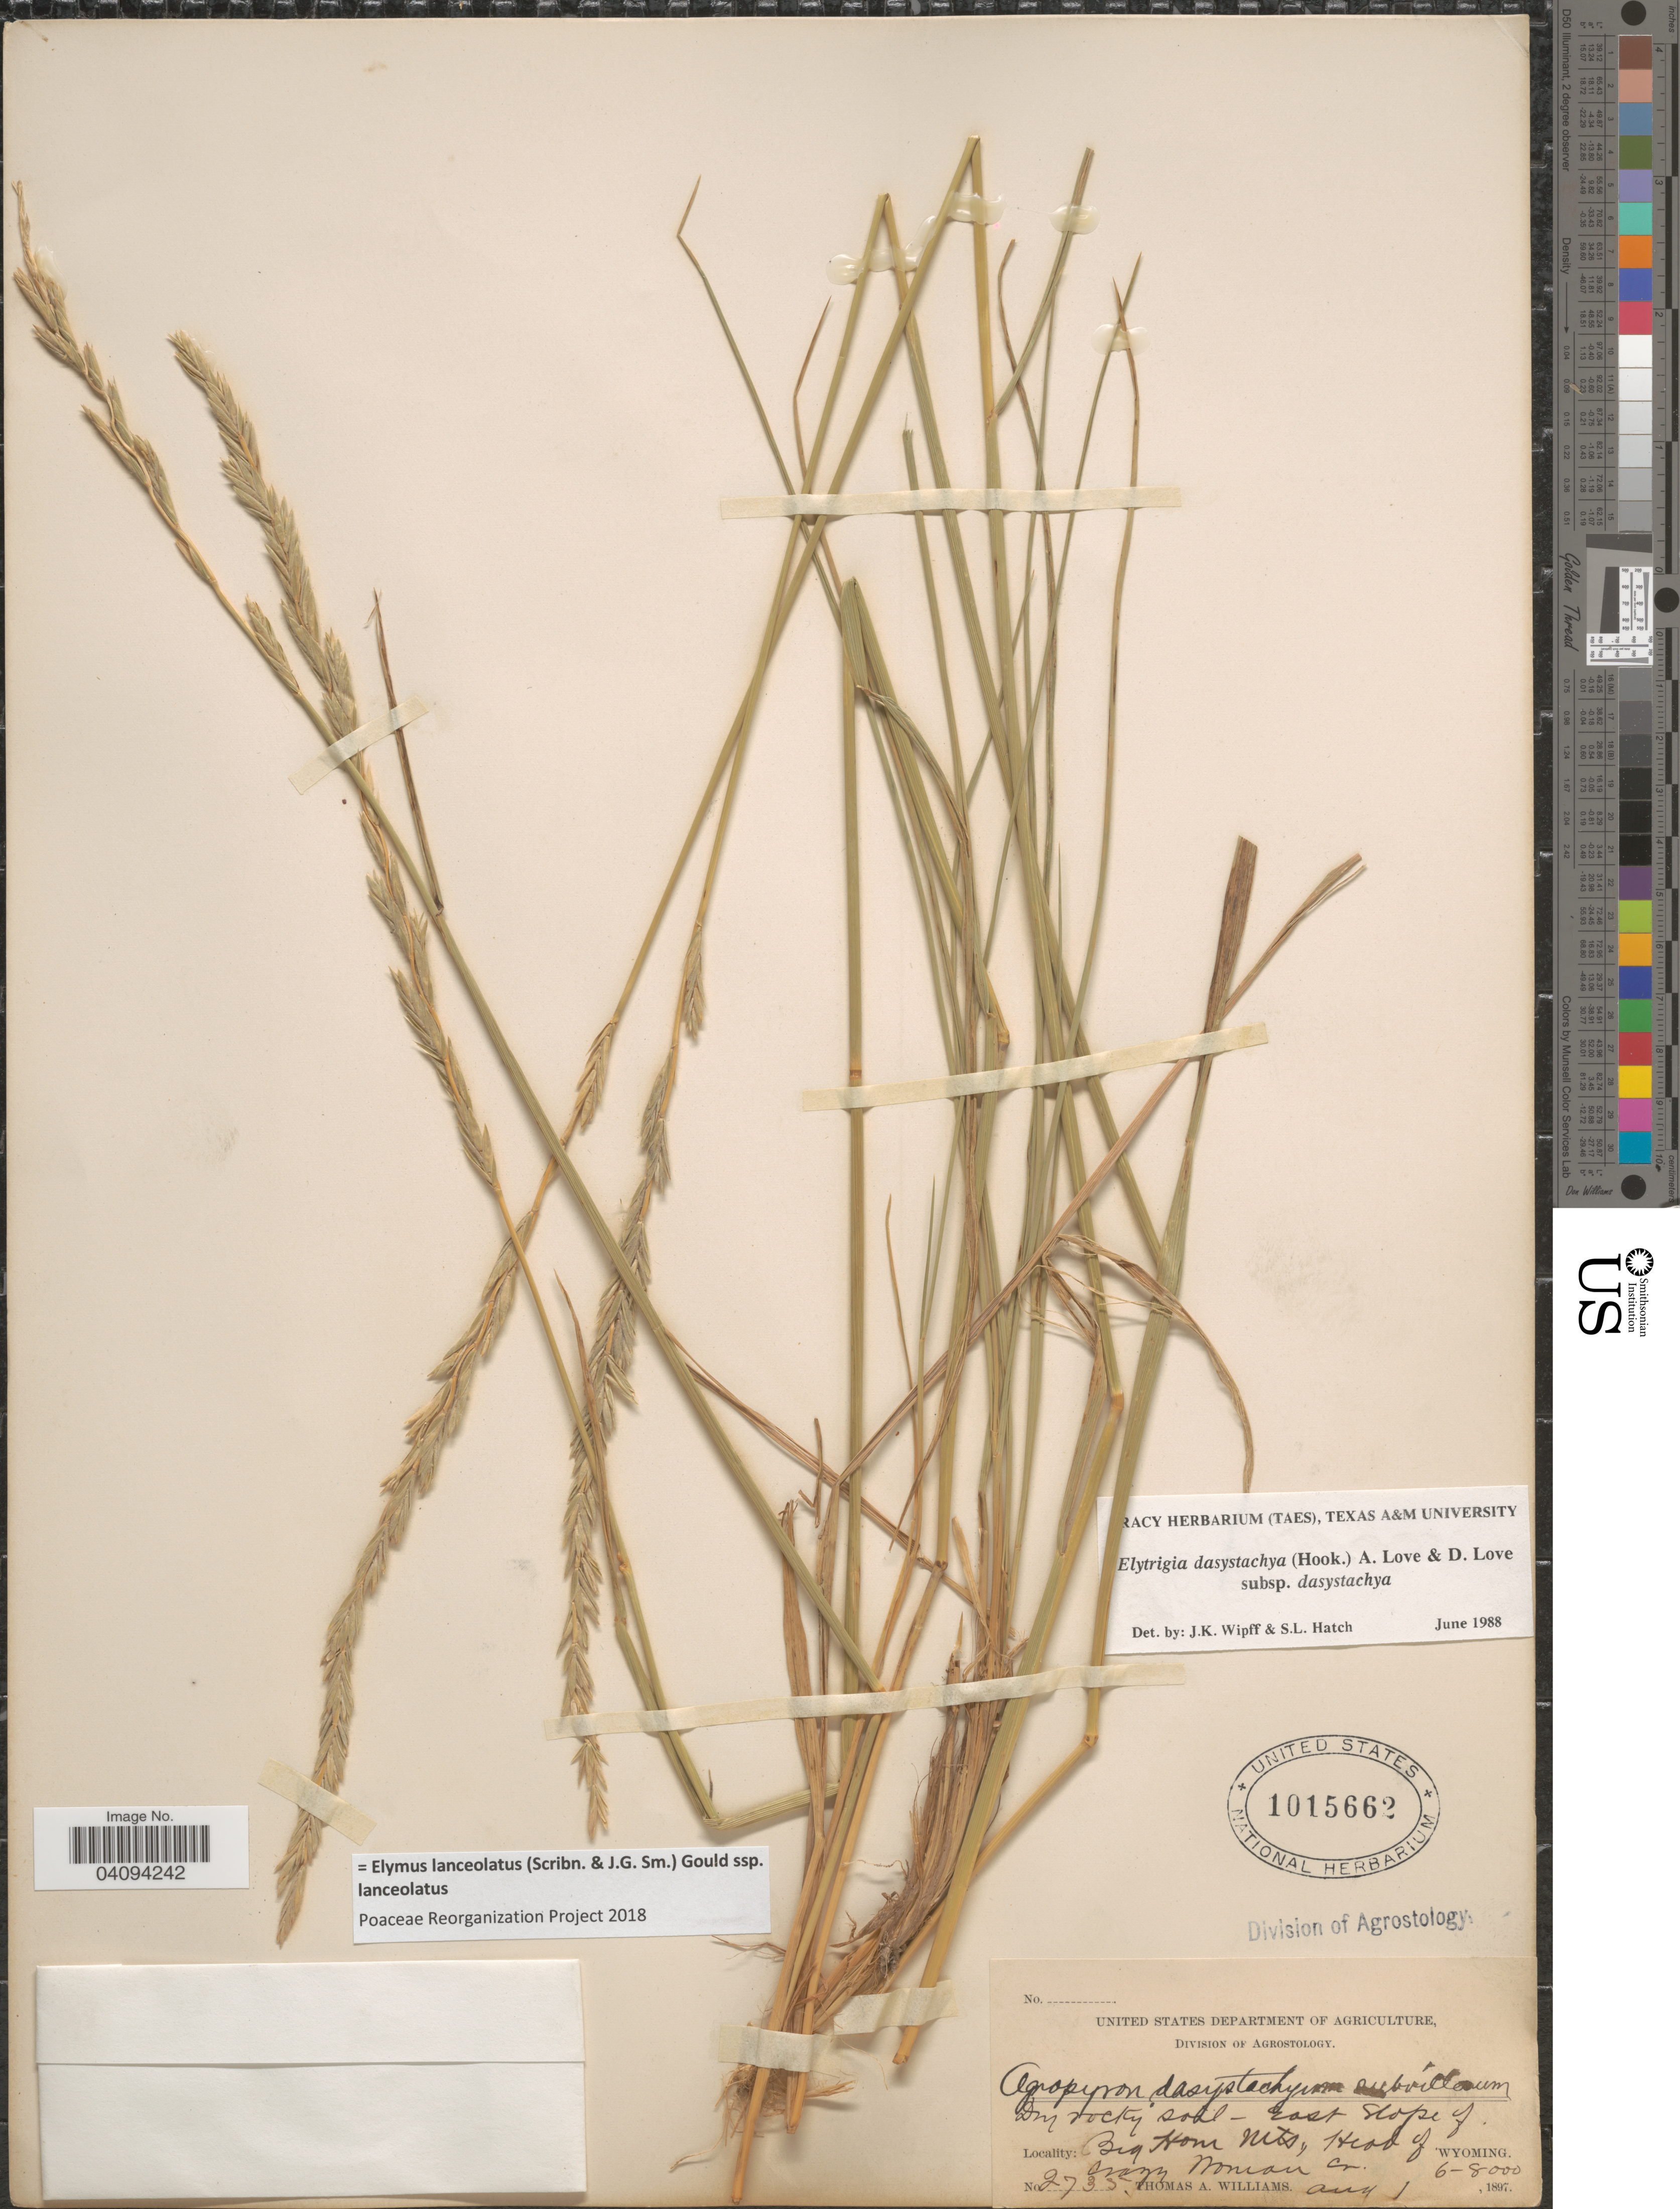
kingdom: Plantae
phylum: Tracheophyta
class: Liliopsida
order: Poales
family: Poaceae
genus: Elymus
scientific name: Elymus lanceolatus subsp. lanceolatus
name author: (Scribn. & J.G. Sm.) Gould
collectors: T. A. Williams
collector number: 2735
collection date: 1897-08-01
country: United States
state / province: Wyoming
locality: Dry rocky soil - East Slope of Bigh Horn Mts., Head of Crazy Woman Cr.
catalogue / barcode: US 1015662